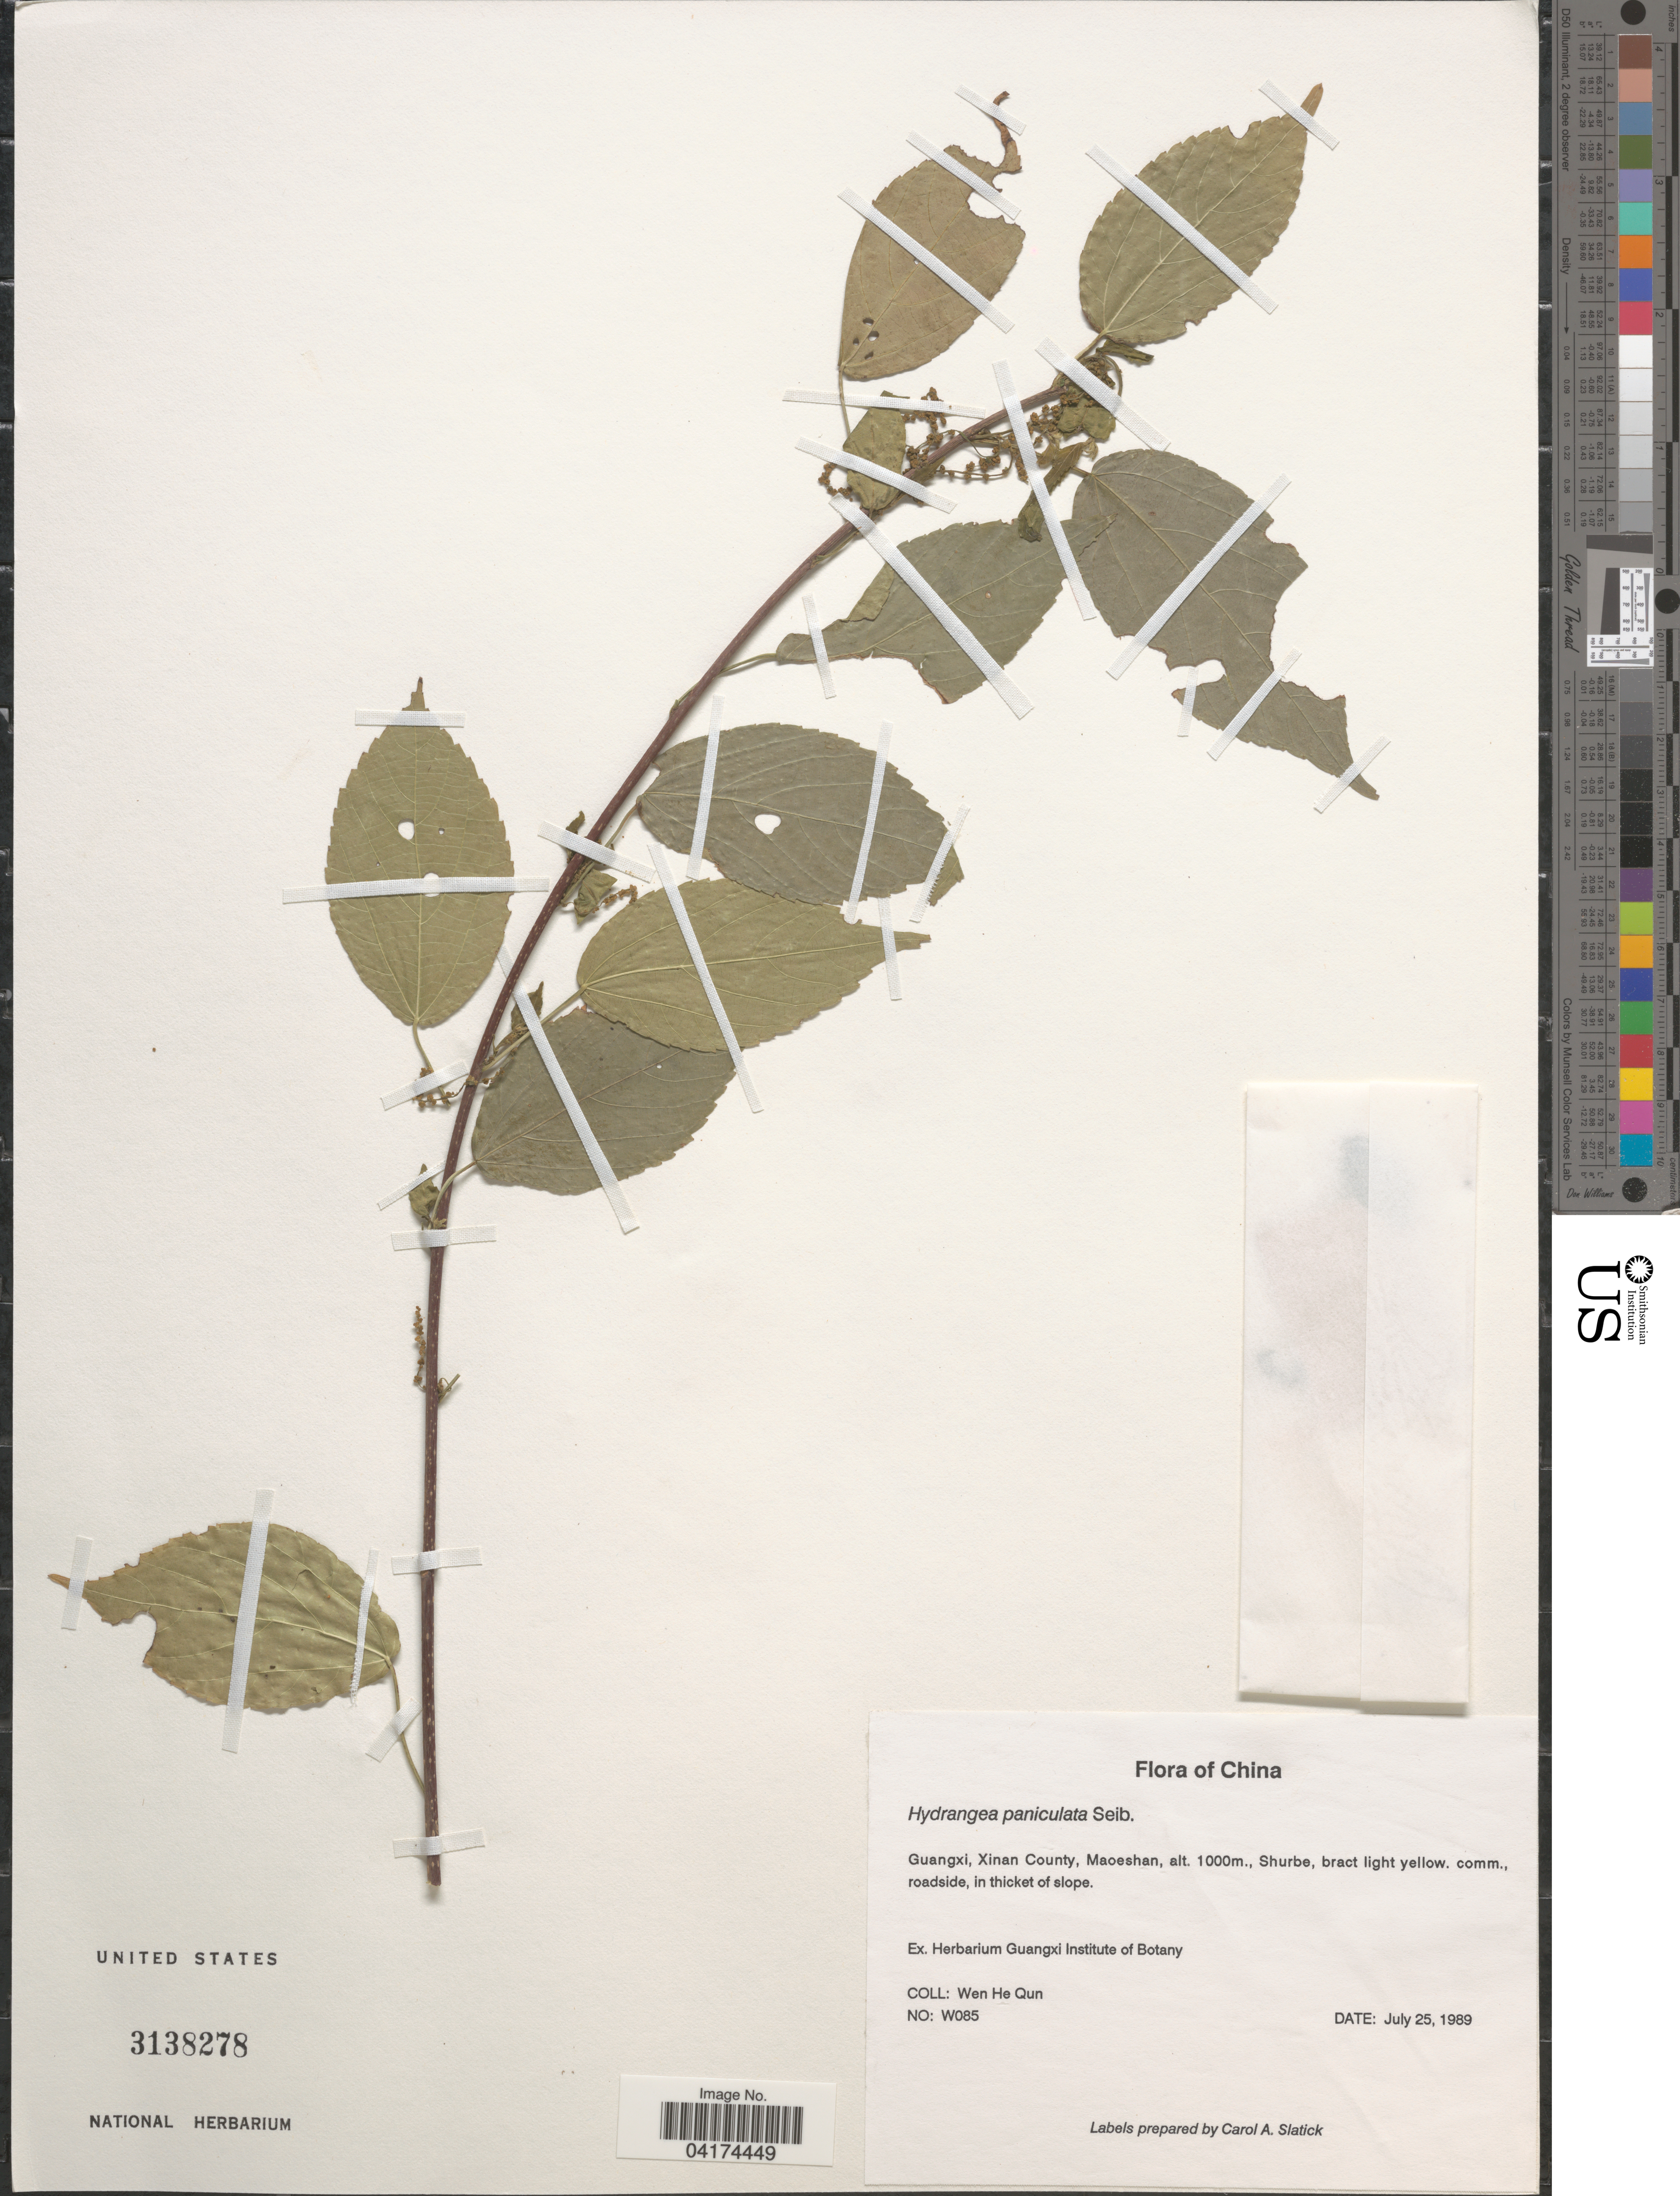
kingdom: Plantae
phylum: Tracheophyta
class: Magnoliopsida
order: Cornales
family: Hydrangeaceae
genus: Hydrangea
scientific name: Hydrangea paniculata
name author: Siebold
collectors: H. Wen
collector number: W085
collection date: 1989-07-25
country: China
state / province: Guangxi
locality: Xinan County, Maoeshan.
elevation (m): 1000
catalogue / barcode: US 3138278